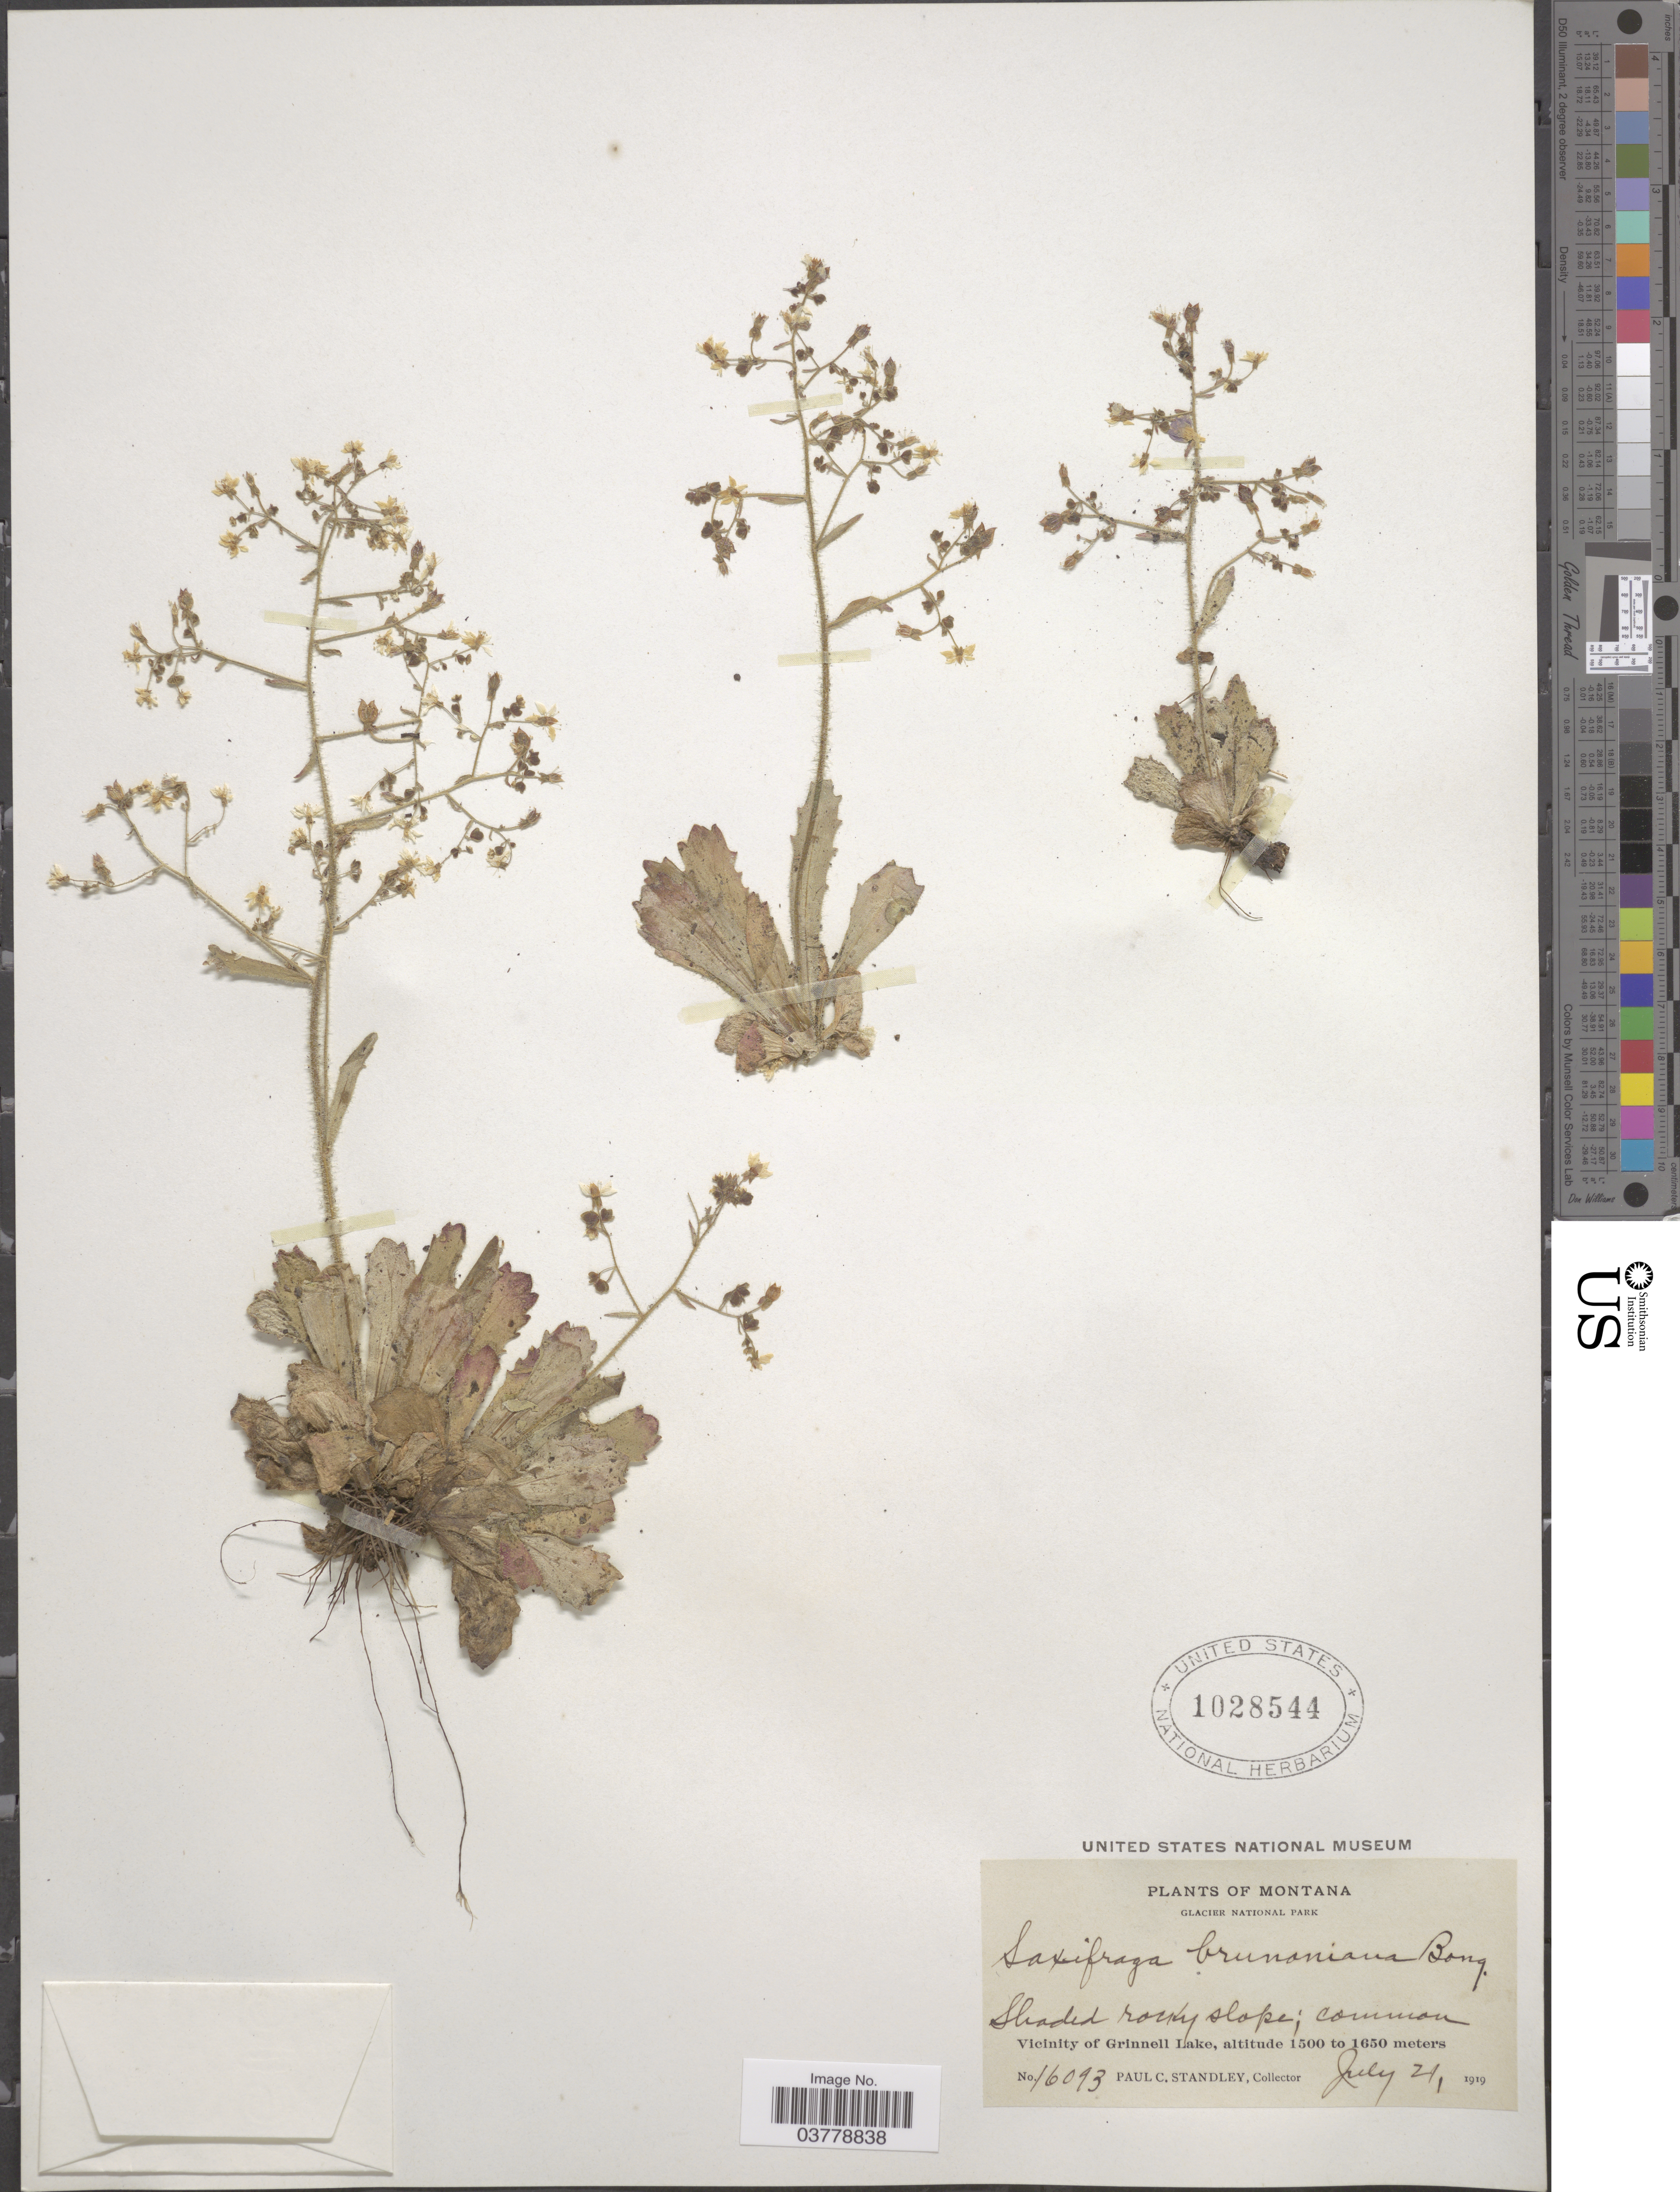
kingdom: Plantae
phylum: Tracheophyta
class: Magnoliopsida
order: Saxifragales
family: Saxifragaceae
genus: Micranthes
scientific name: Micranthes ferruginea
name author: (Graham) Brouillet & Gornall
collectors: P. C. Standley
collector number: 16093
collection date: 1919-07-21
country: United States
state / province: Montana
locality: Glacier National Park. Vicinity of Grinnell Lake.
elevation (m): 1500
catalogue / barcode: US 1028544